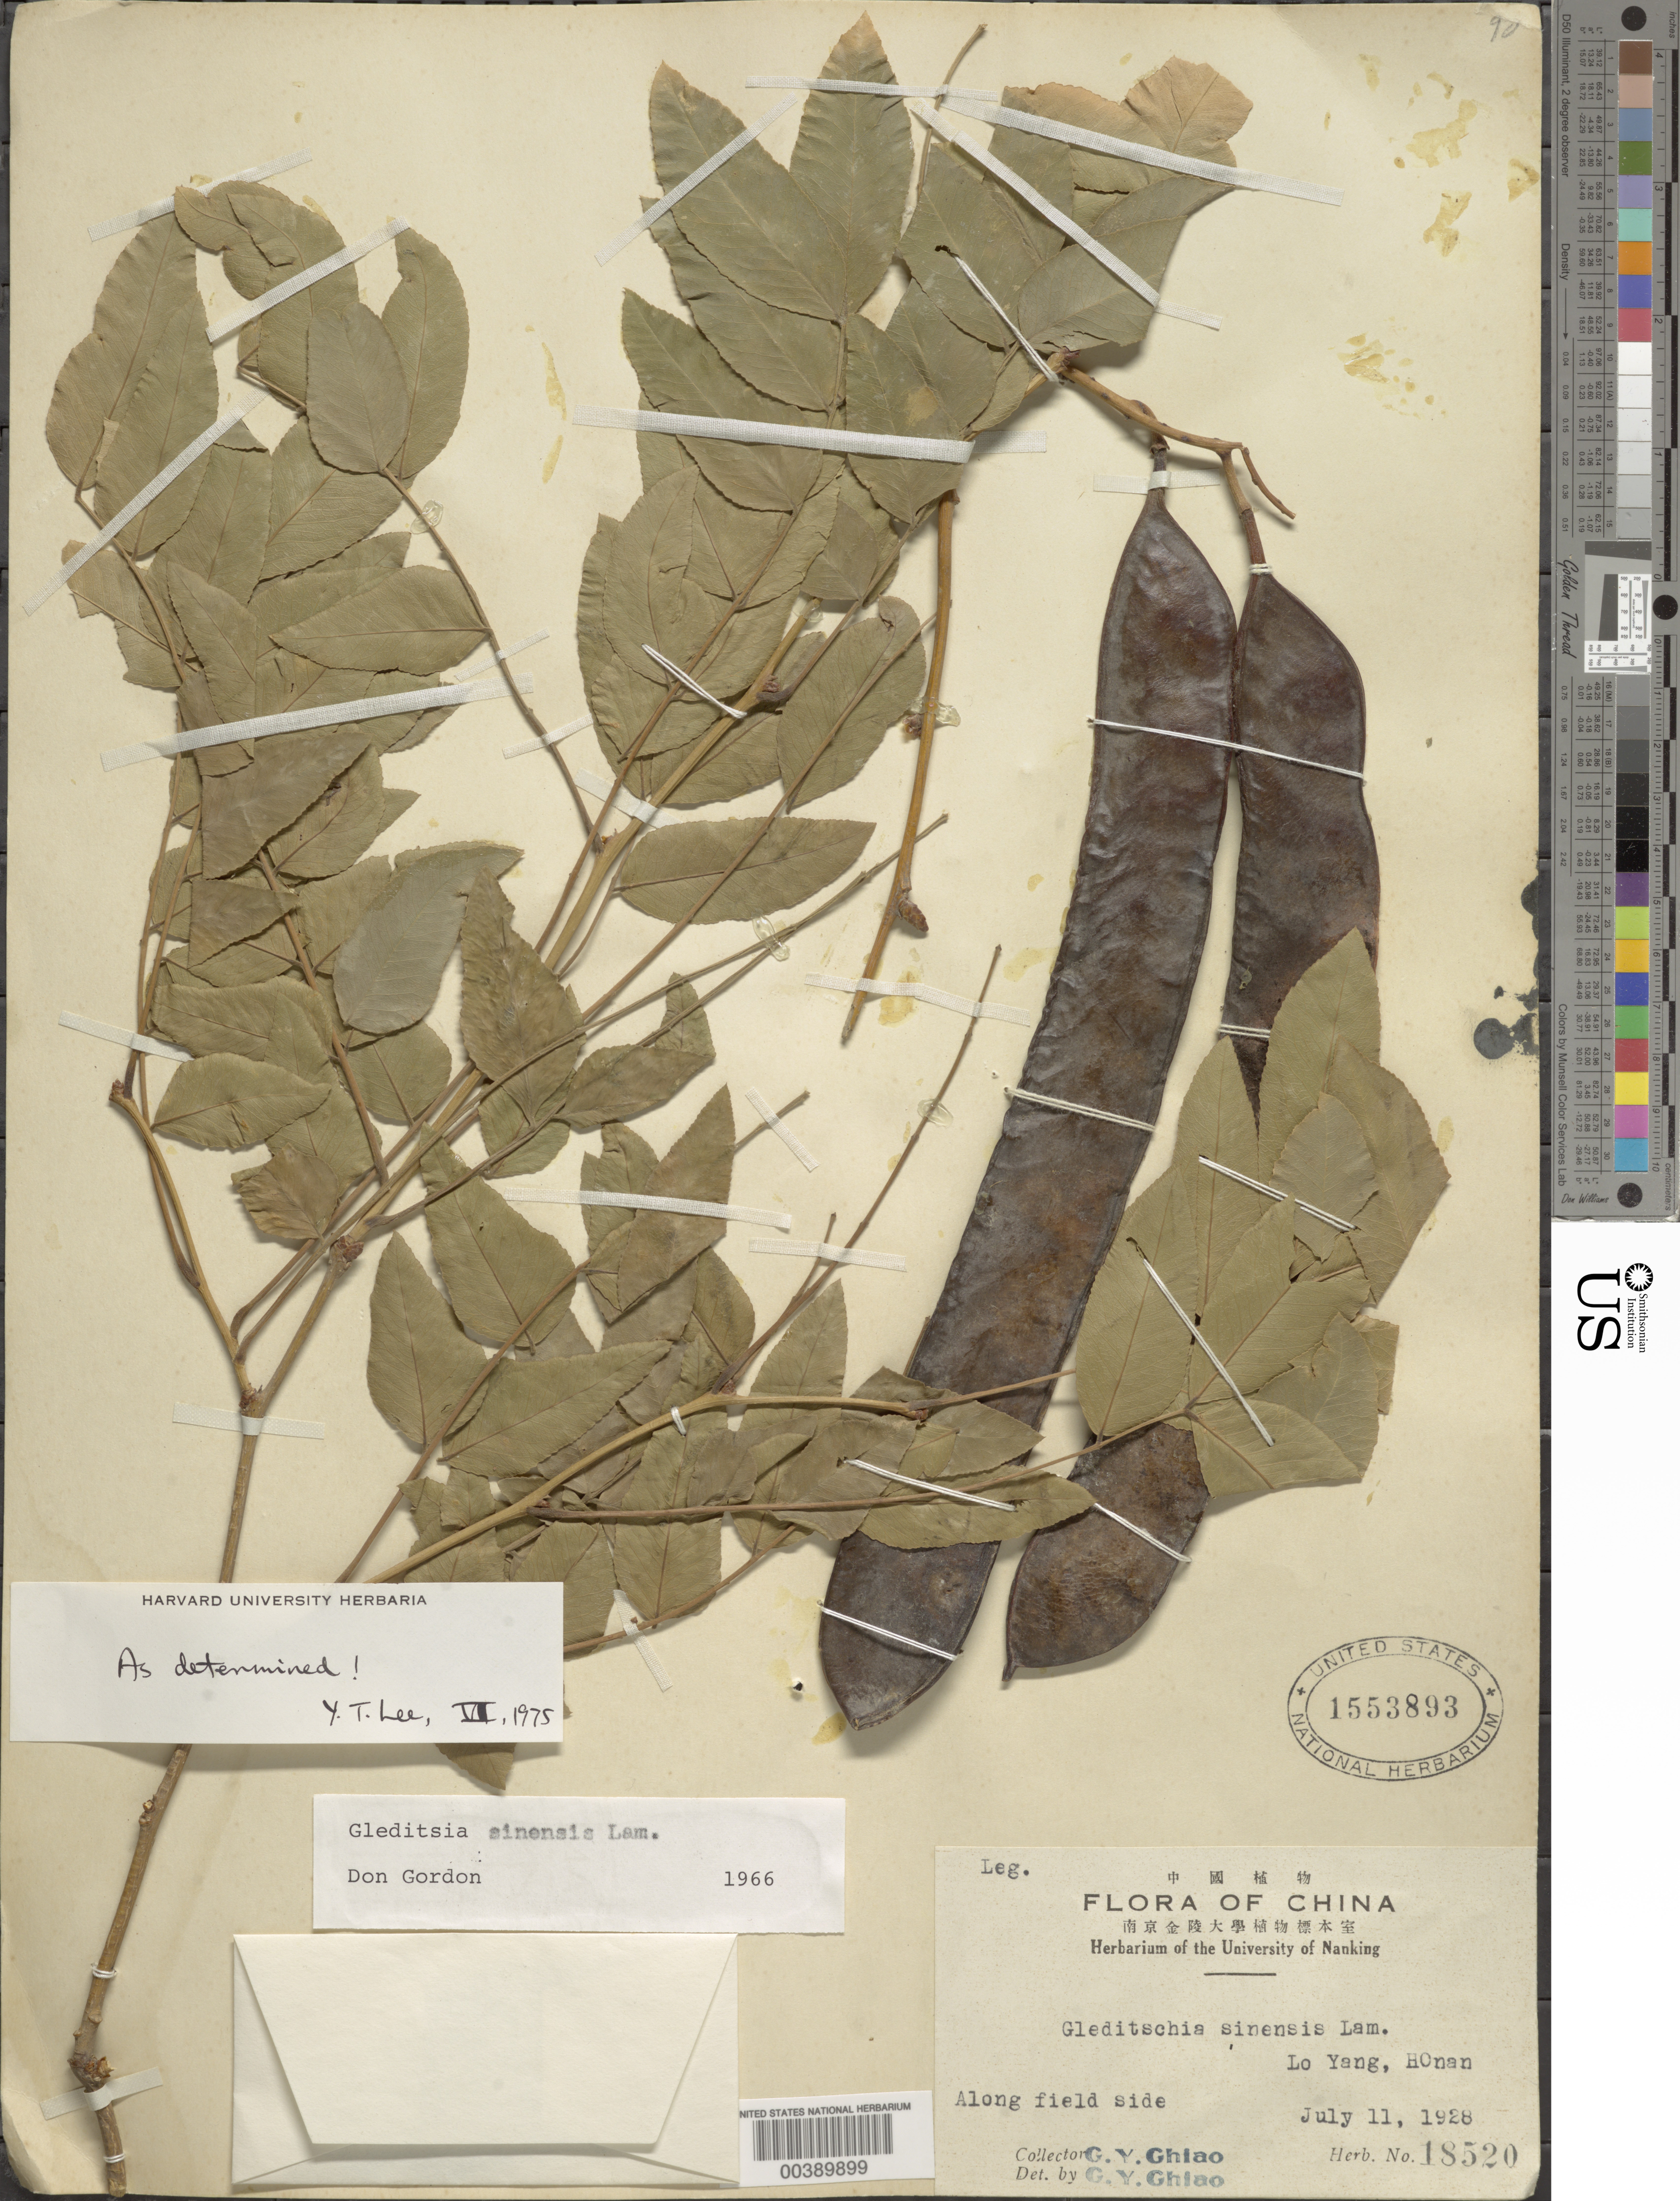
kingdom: Plantae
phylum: Tracheophyta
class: Magnoliopsida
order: Fabales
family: Fabaceae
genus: Gleditsia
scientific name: Gleditsia sinensis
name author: Lam.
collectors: C. Y. Chiao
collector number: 18520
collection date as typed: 11 Jul 1928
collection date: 1928-07-11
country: China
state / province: Henan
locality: Lo yang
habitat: Along field side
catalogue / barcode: US 1553893